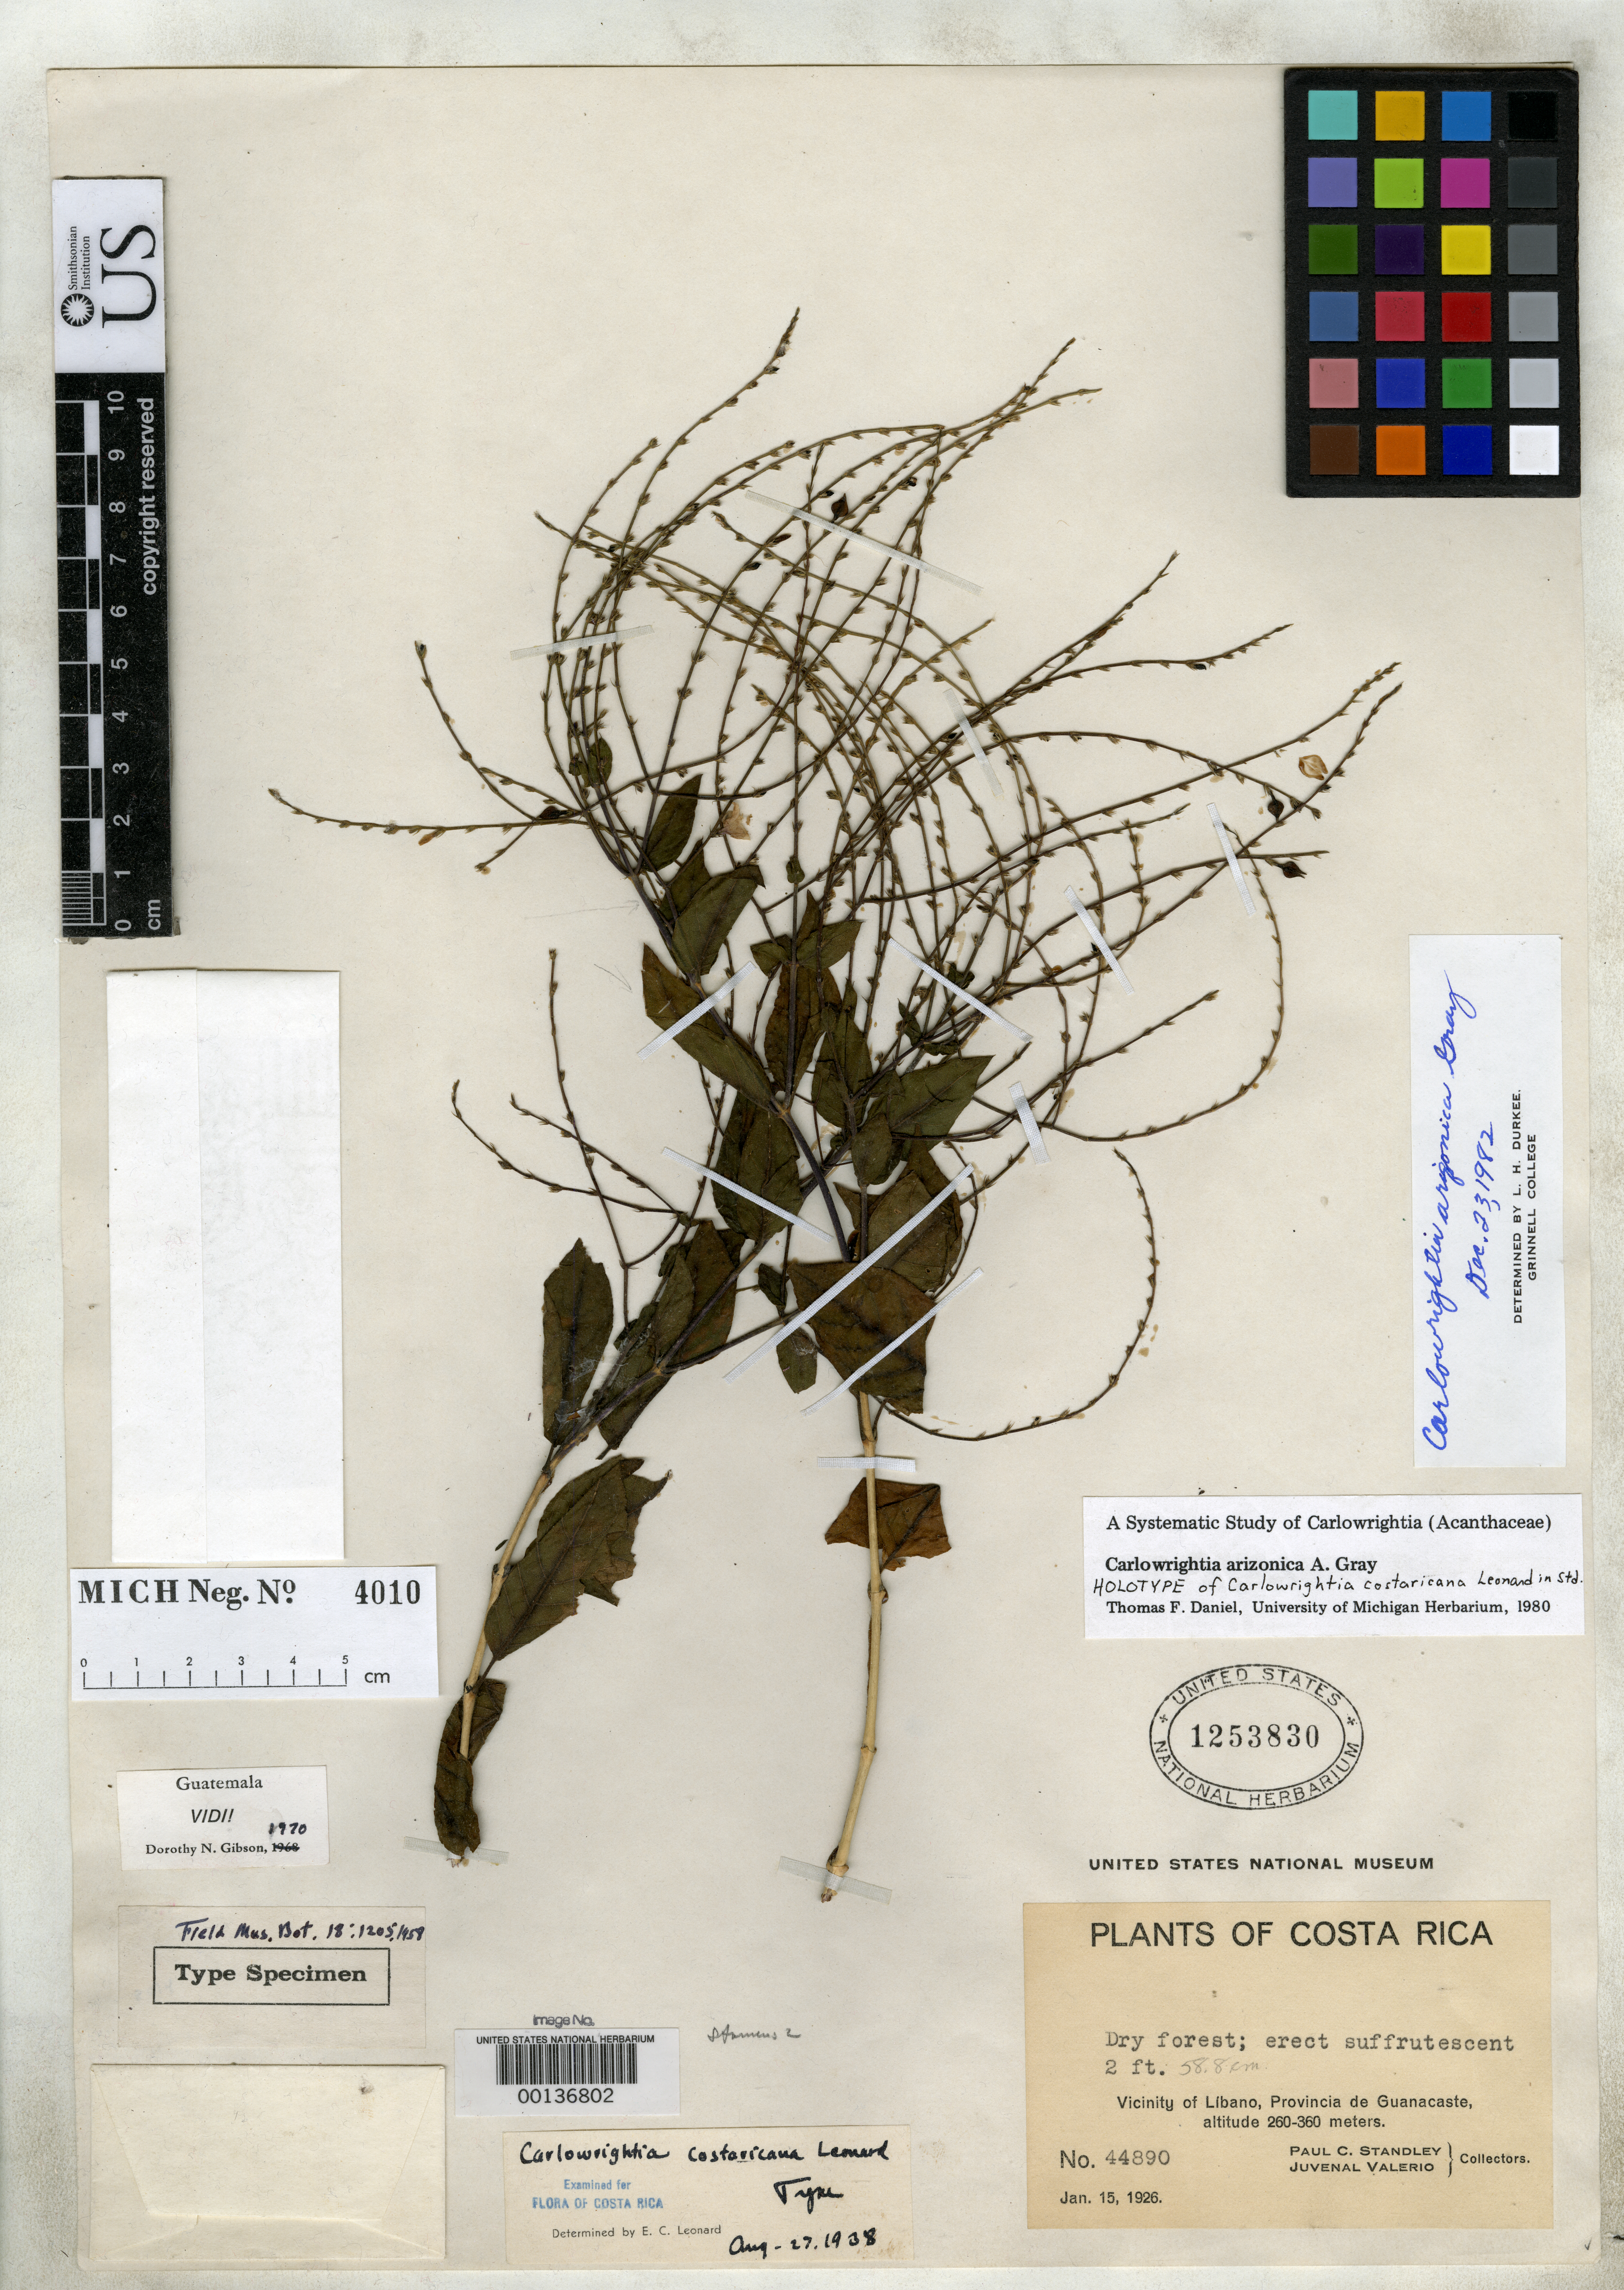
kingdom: Plantae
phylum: Tracheophyta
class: Magnoliopsida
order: Lamiales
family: Acanthaceae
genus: Carlowrightia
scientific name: Carlowrightia costaricana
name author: Leonard in Standl.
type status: Holotype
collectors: P. C. Standley & J. Valerio R.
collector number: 44890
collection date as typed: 15 Jan 1926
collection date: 1926-01-15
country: Costa Rica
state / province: Guanacaste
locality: Vicinity of Libano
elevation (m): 260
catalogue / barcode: US 1253830